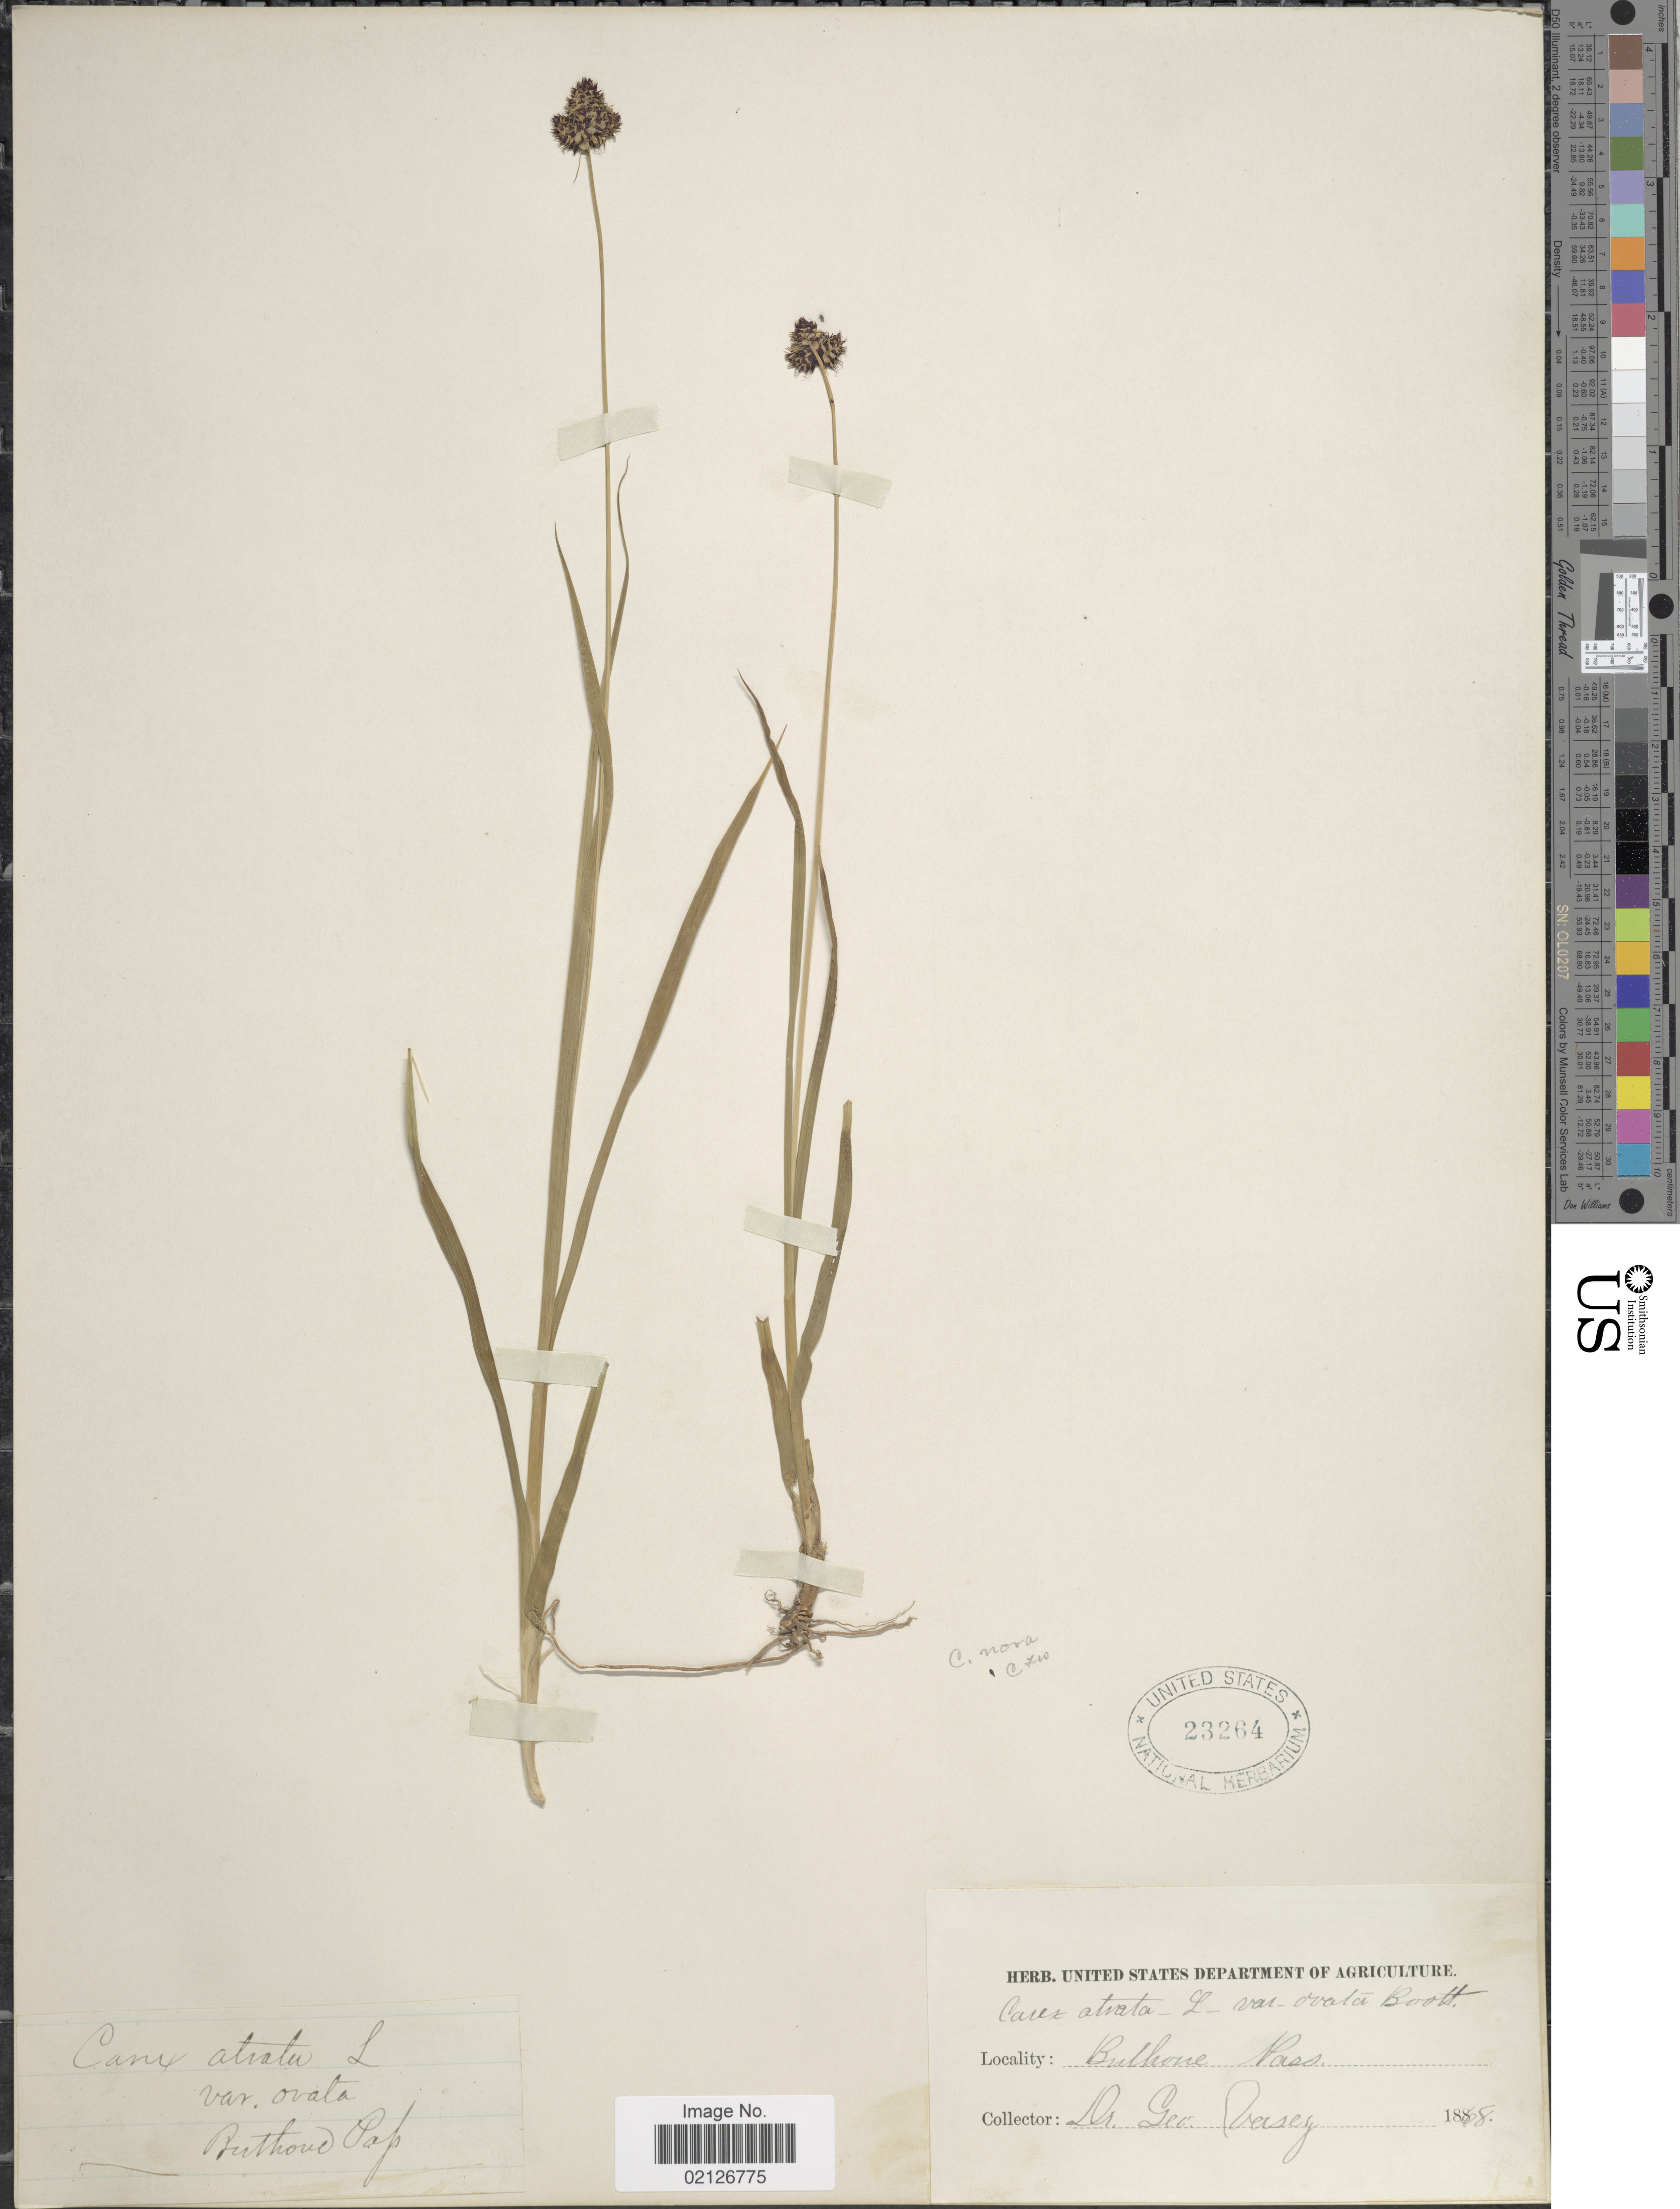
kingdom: Plantae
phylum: Tracheophyta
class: Liliopsida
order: Poales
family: Cyperaceae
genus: Carex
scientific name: Carex nova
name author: L.H. Bailey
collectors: G. Vasey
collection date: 1868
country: United States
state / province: Colorado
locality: Berthoud Pass.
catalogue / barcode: US 23264